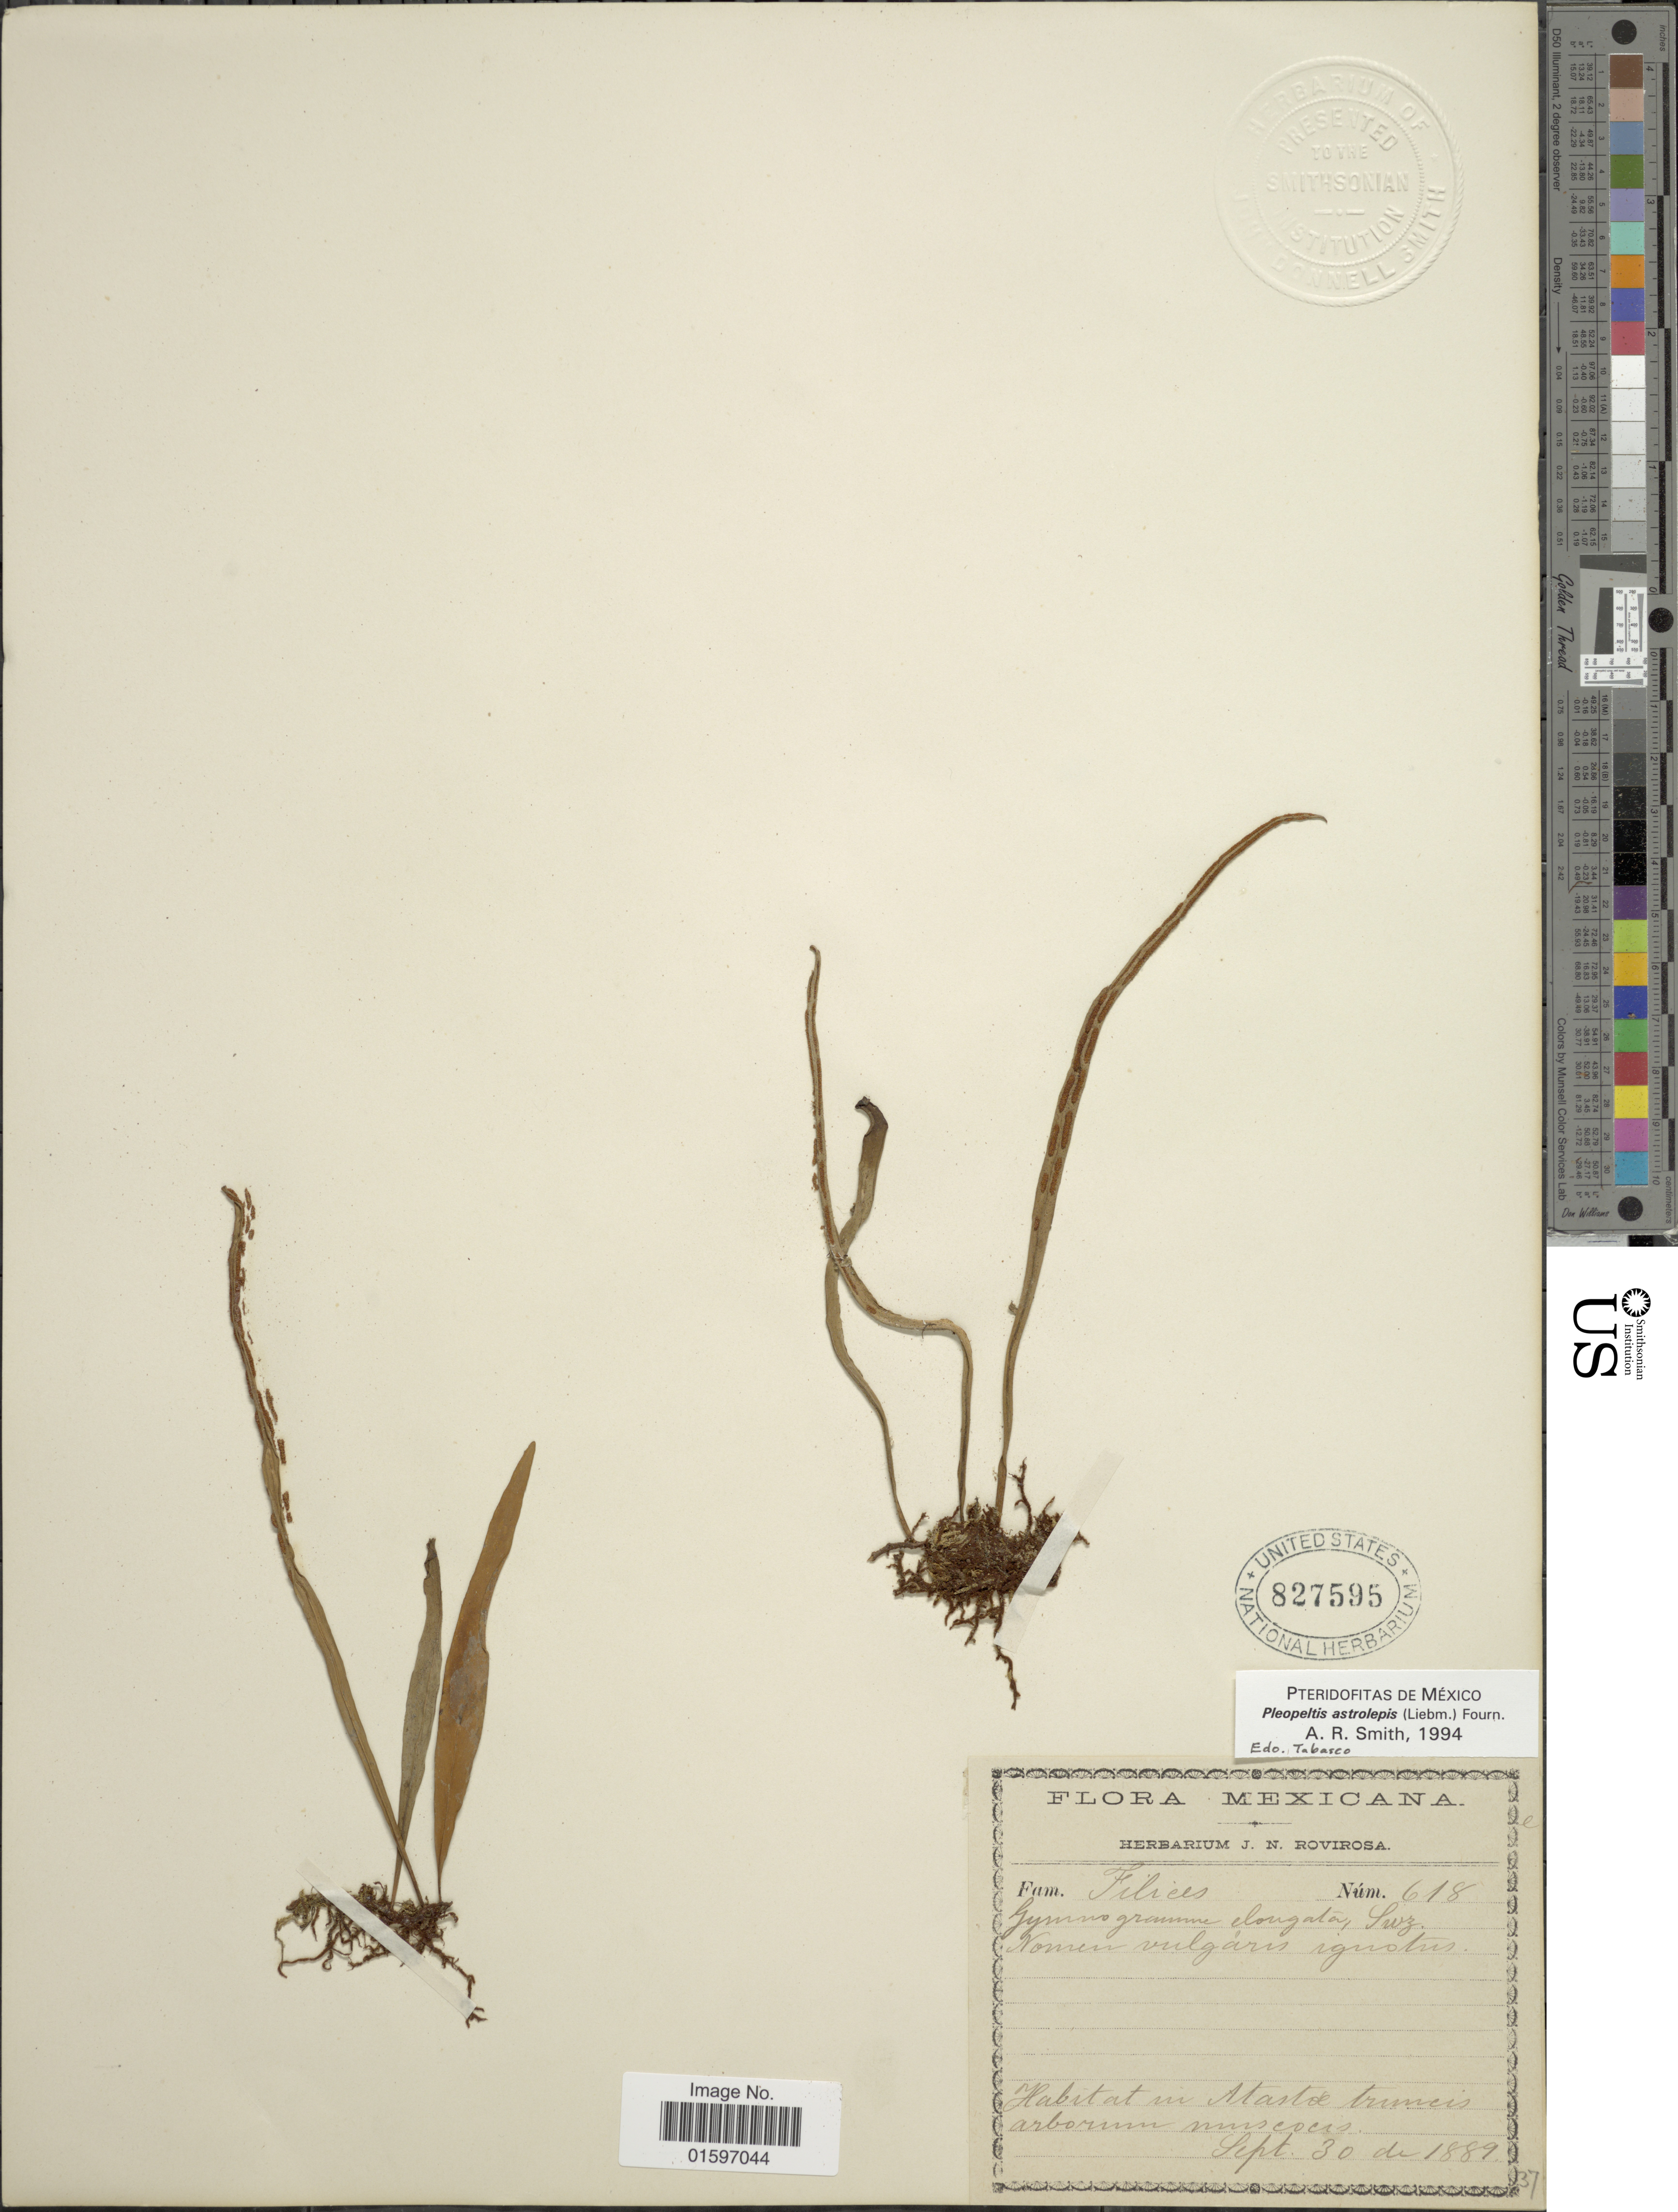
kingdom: Plantae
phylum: Tracheophyta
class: Polypodiopsida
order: Polypodiales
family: Polypodiaceae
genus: Pleopeltis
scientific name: Pleopeltis astrolepis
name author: (Liebm.) E. Fourn.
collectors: ex herb. J.N. Rovirosa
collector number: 618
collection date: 1889-09-30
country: Mexico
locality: Atastae truncis arborum muscocis.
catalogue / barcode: US 827595